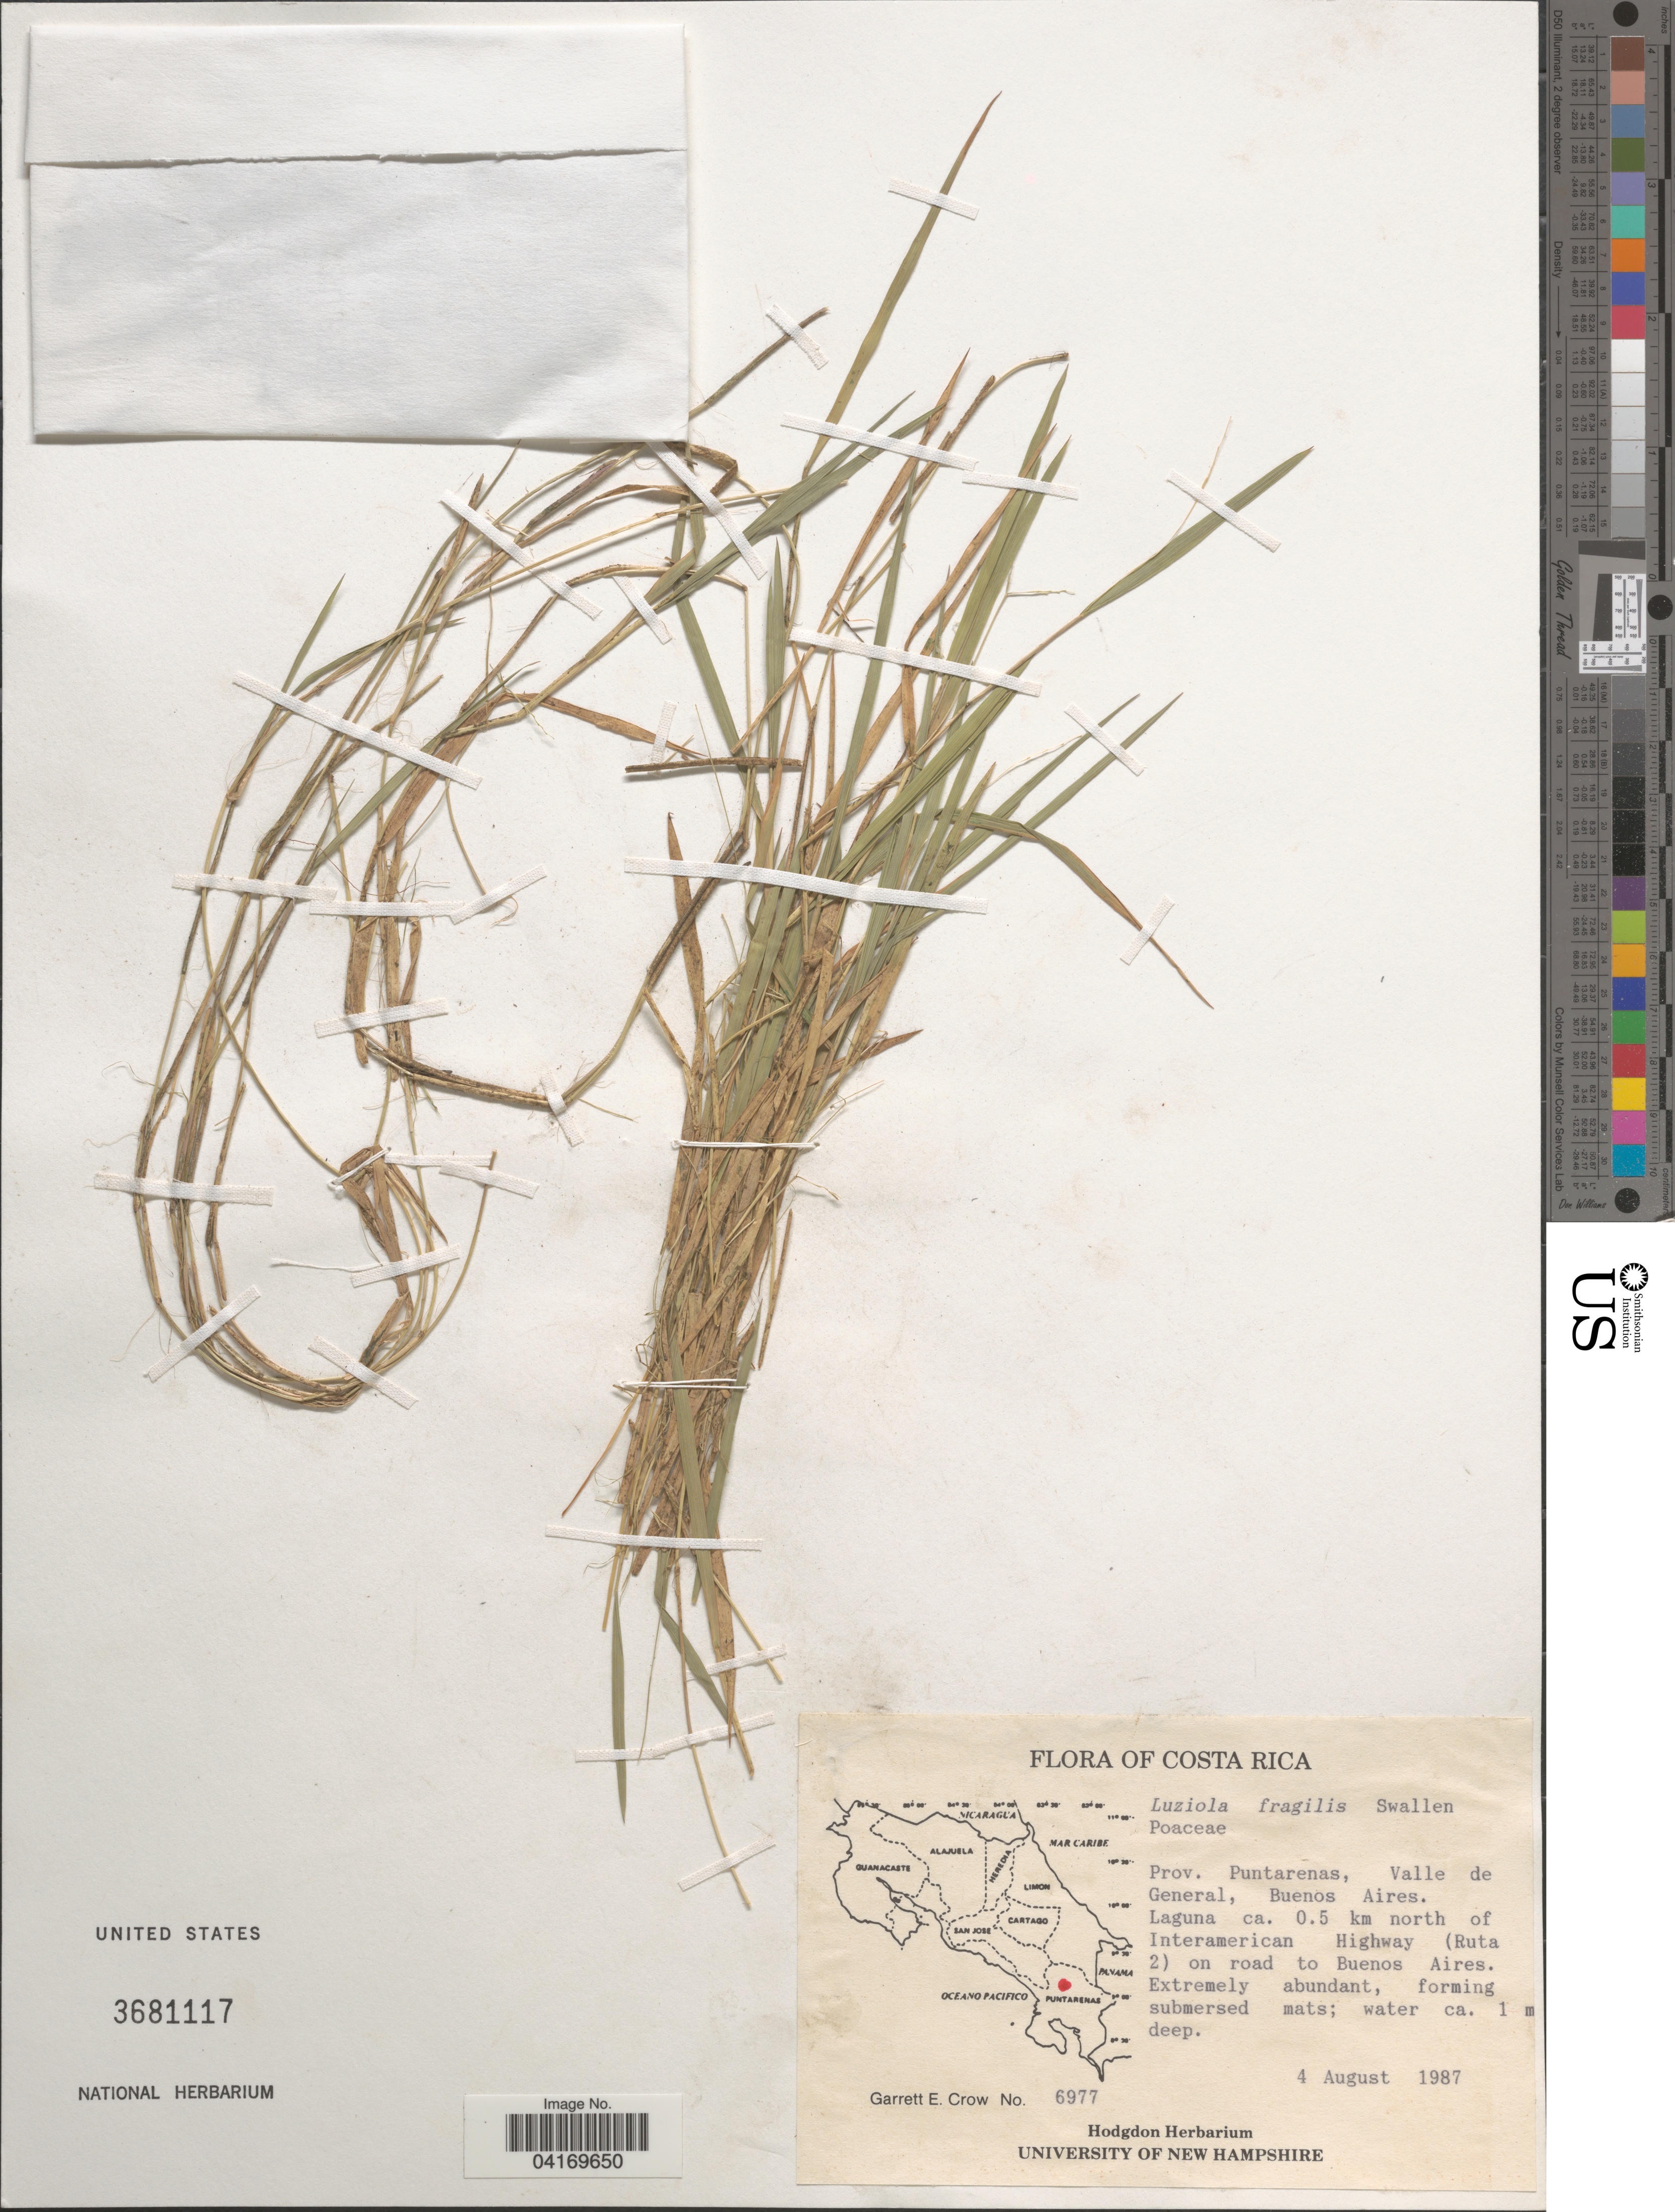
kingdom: Plantae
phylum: Tracheophyta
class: Liliopsida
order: Poales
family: Poaceae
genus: Luziola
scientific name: Luziola fragilis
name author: Swallen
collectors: G. E. Crow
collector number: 6977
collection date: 1987-08-04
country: Costa Rica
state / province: Puntarenas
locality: Valle de General, Buenos Aires. Laguna ca. 0.5 km north of Interamerican Highway (Ruta 2) on road to Buenos Aires.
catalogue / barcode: US 3681117